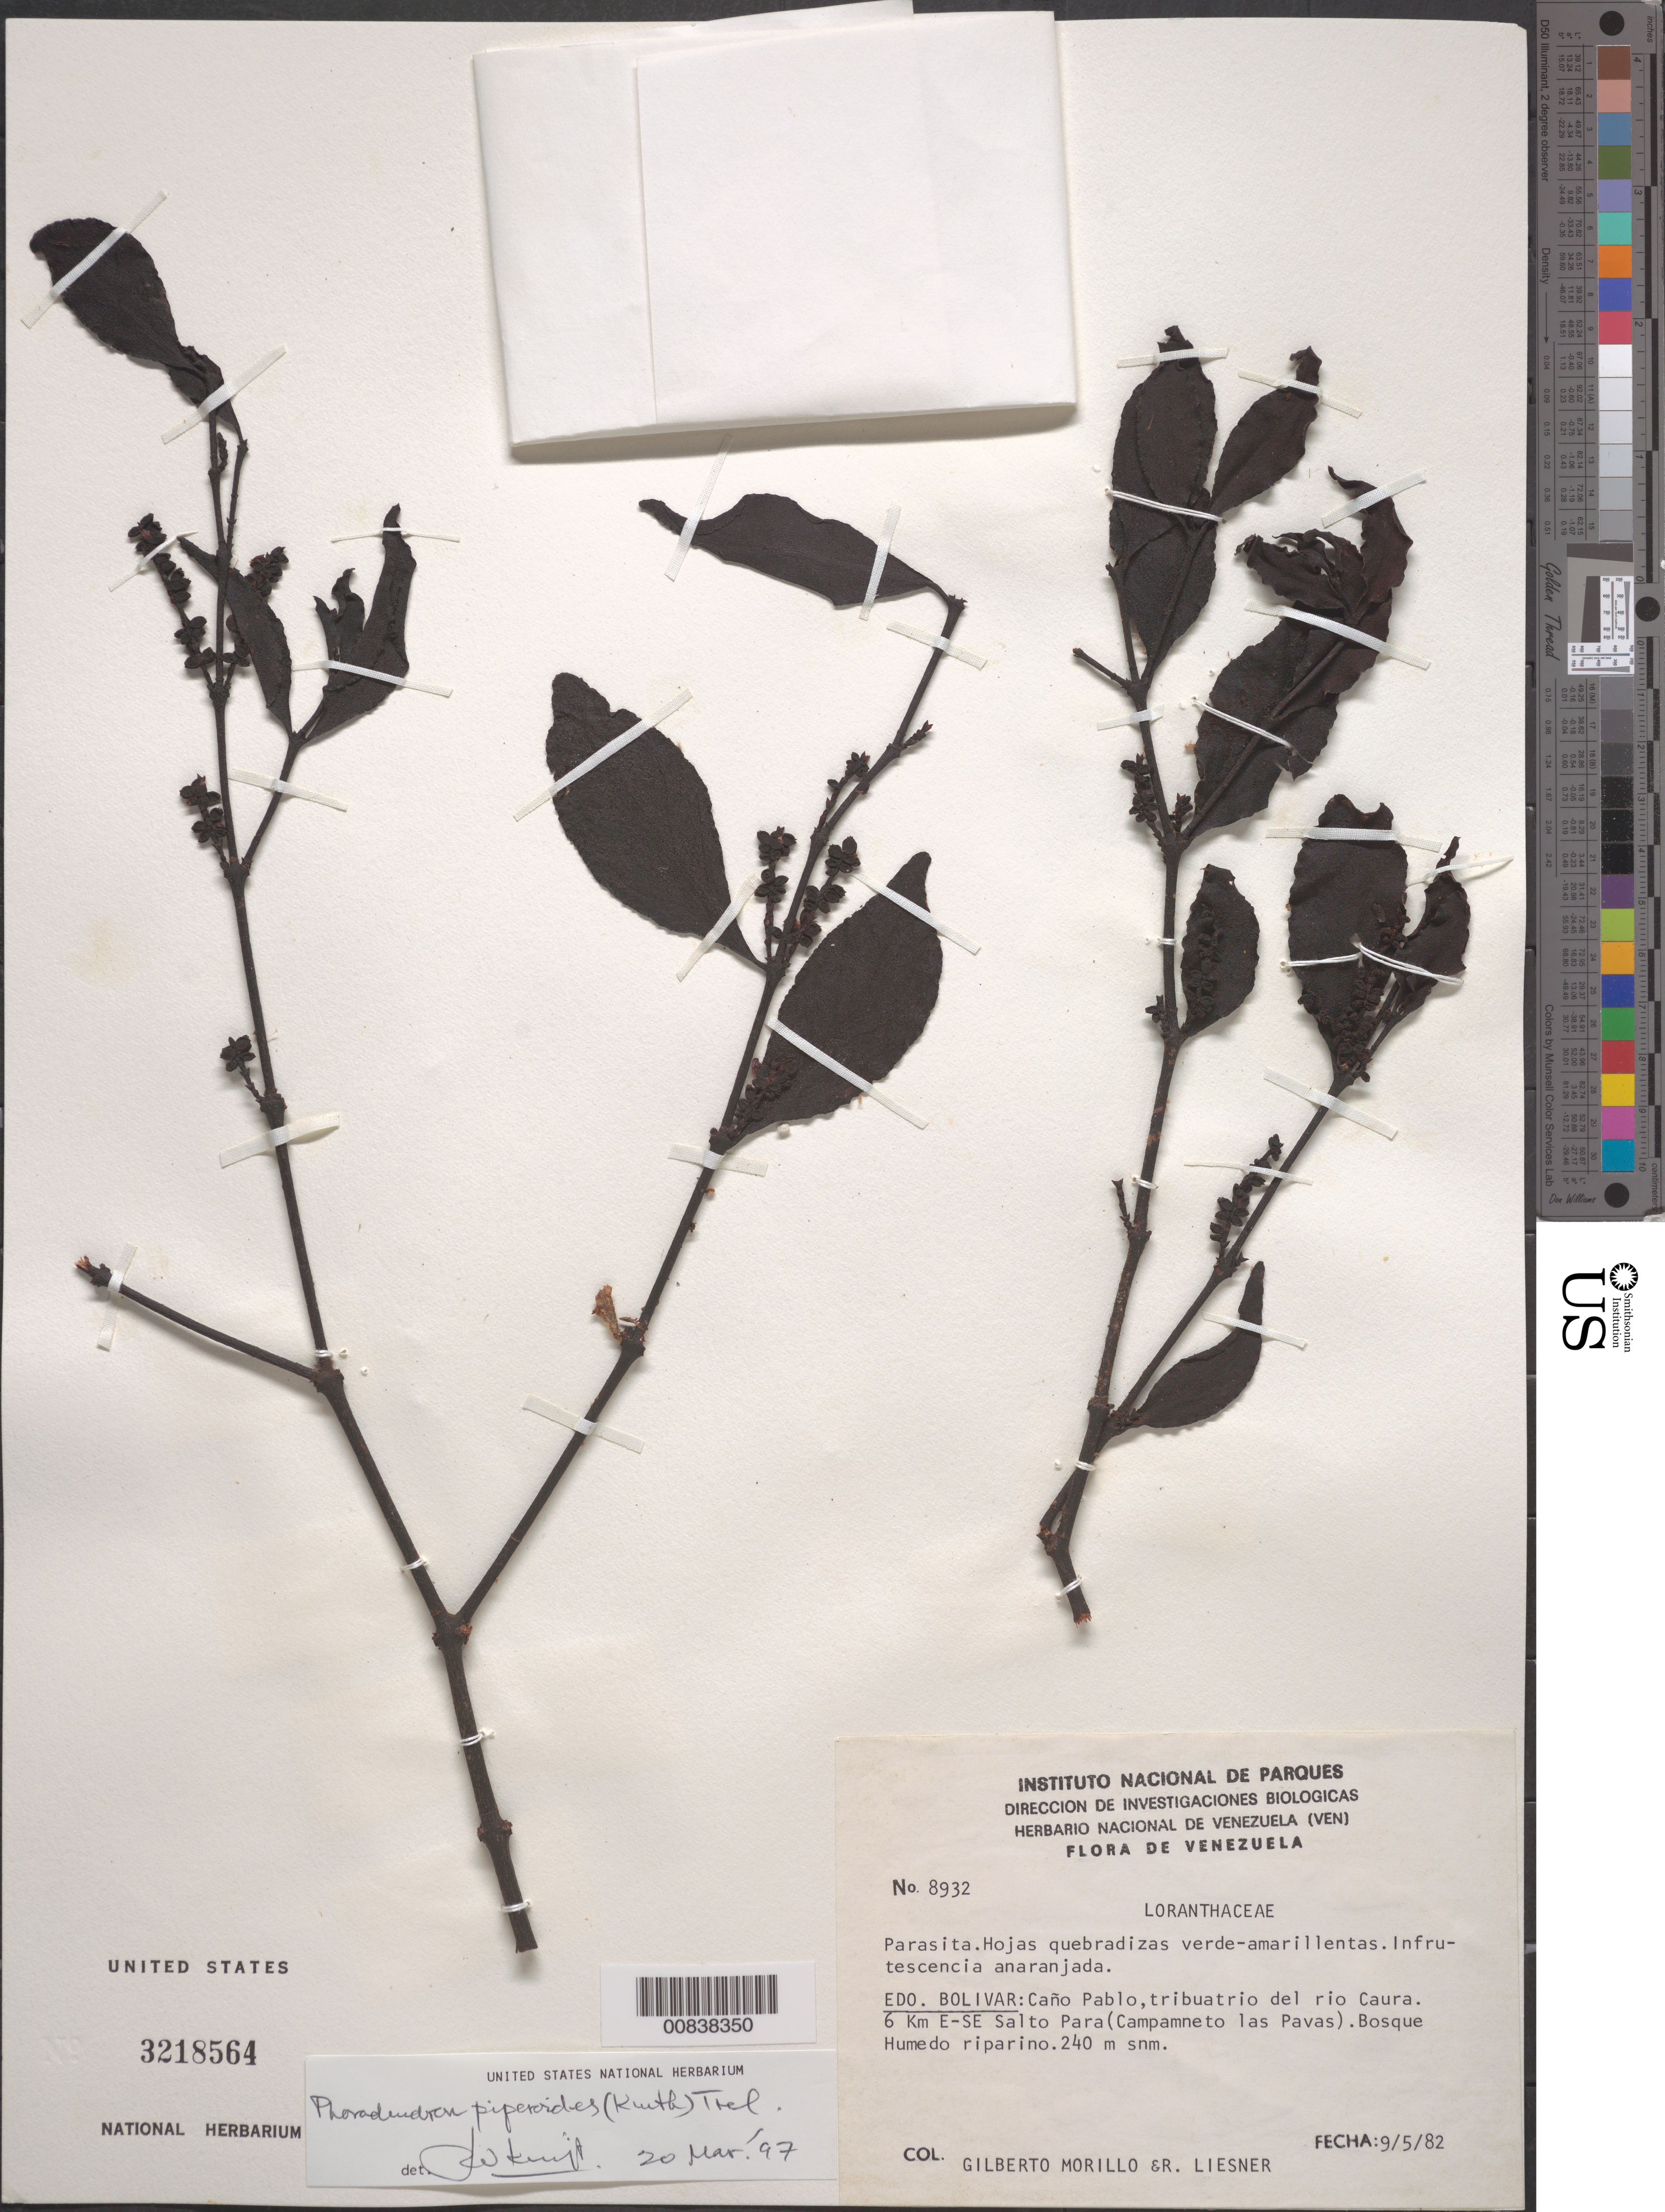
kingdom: Plantae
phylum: Tracheophyta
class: Magnoliopsida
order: Santalales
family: Viscaceae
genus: Phoradendron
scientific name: Phoradendron piperoides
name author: (Kunth) Trel.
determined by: Kuijt, Job, (CANADA)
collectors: G. Morillo & R. L. Liesner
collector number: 8932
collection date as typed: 9-May-82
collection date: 1982-05-09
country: Venezuela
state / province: Bolívar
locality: Caño Pablo, (trib. del Río Caura), 6 km ESE Salto Para (Campamento Las Pavas)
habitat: Bosque húmedo riparino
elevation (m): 240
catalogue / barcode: US 3218564